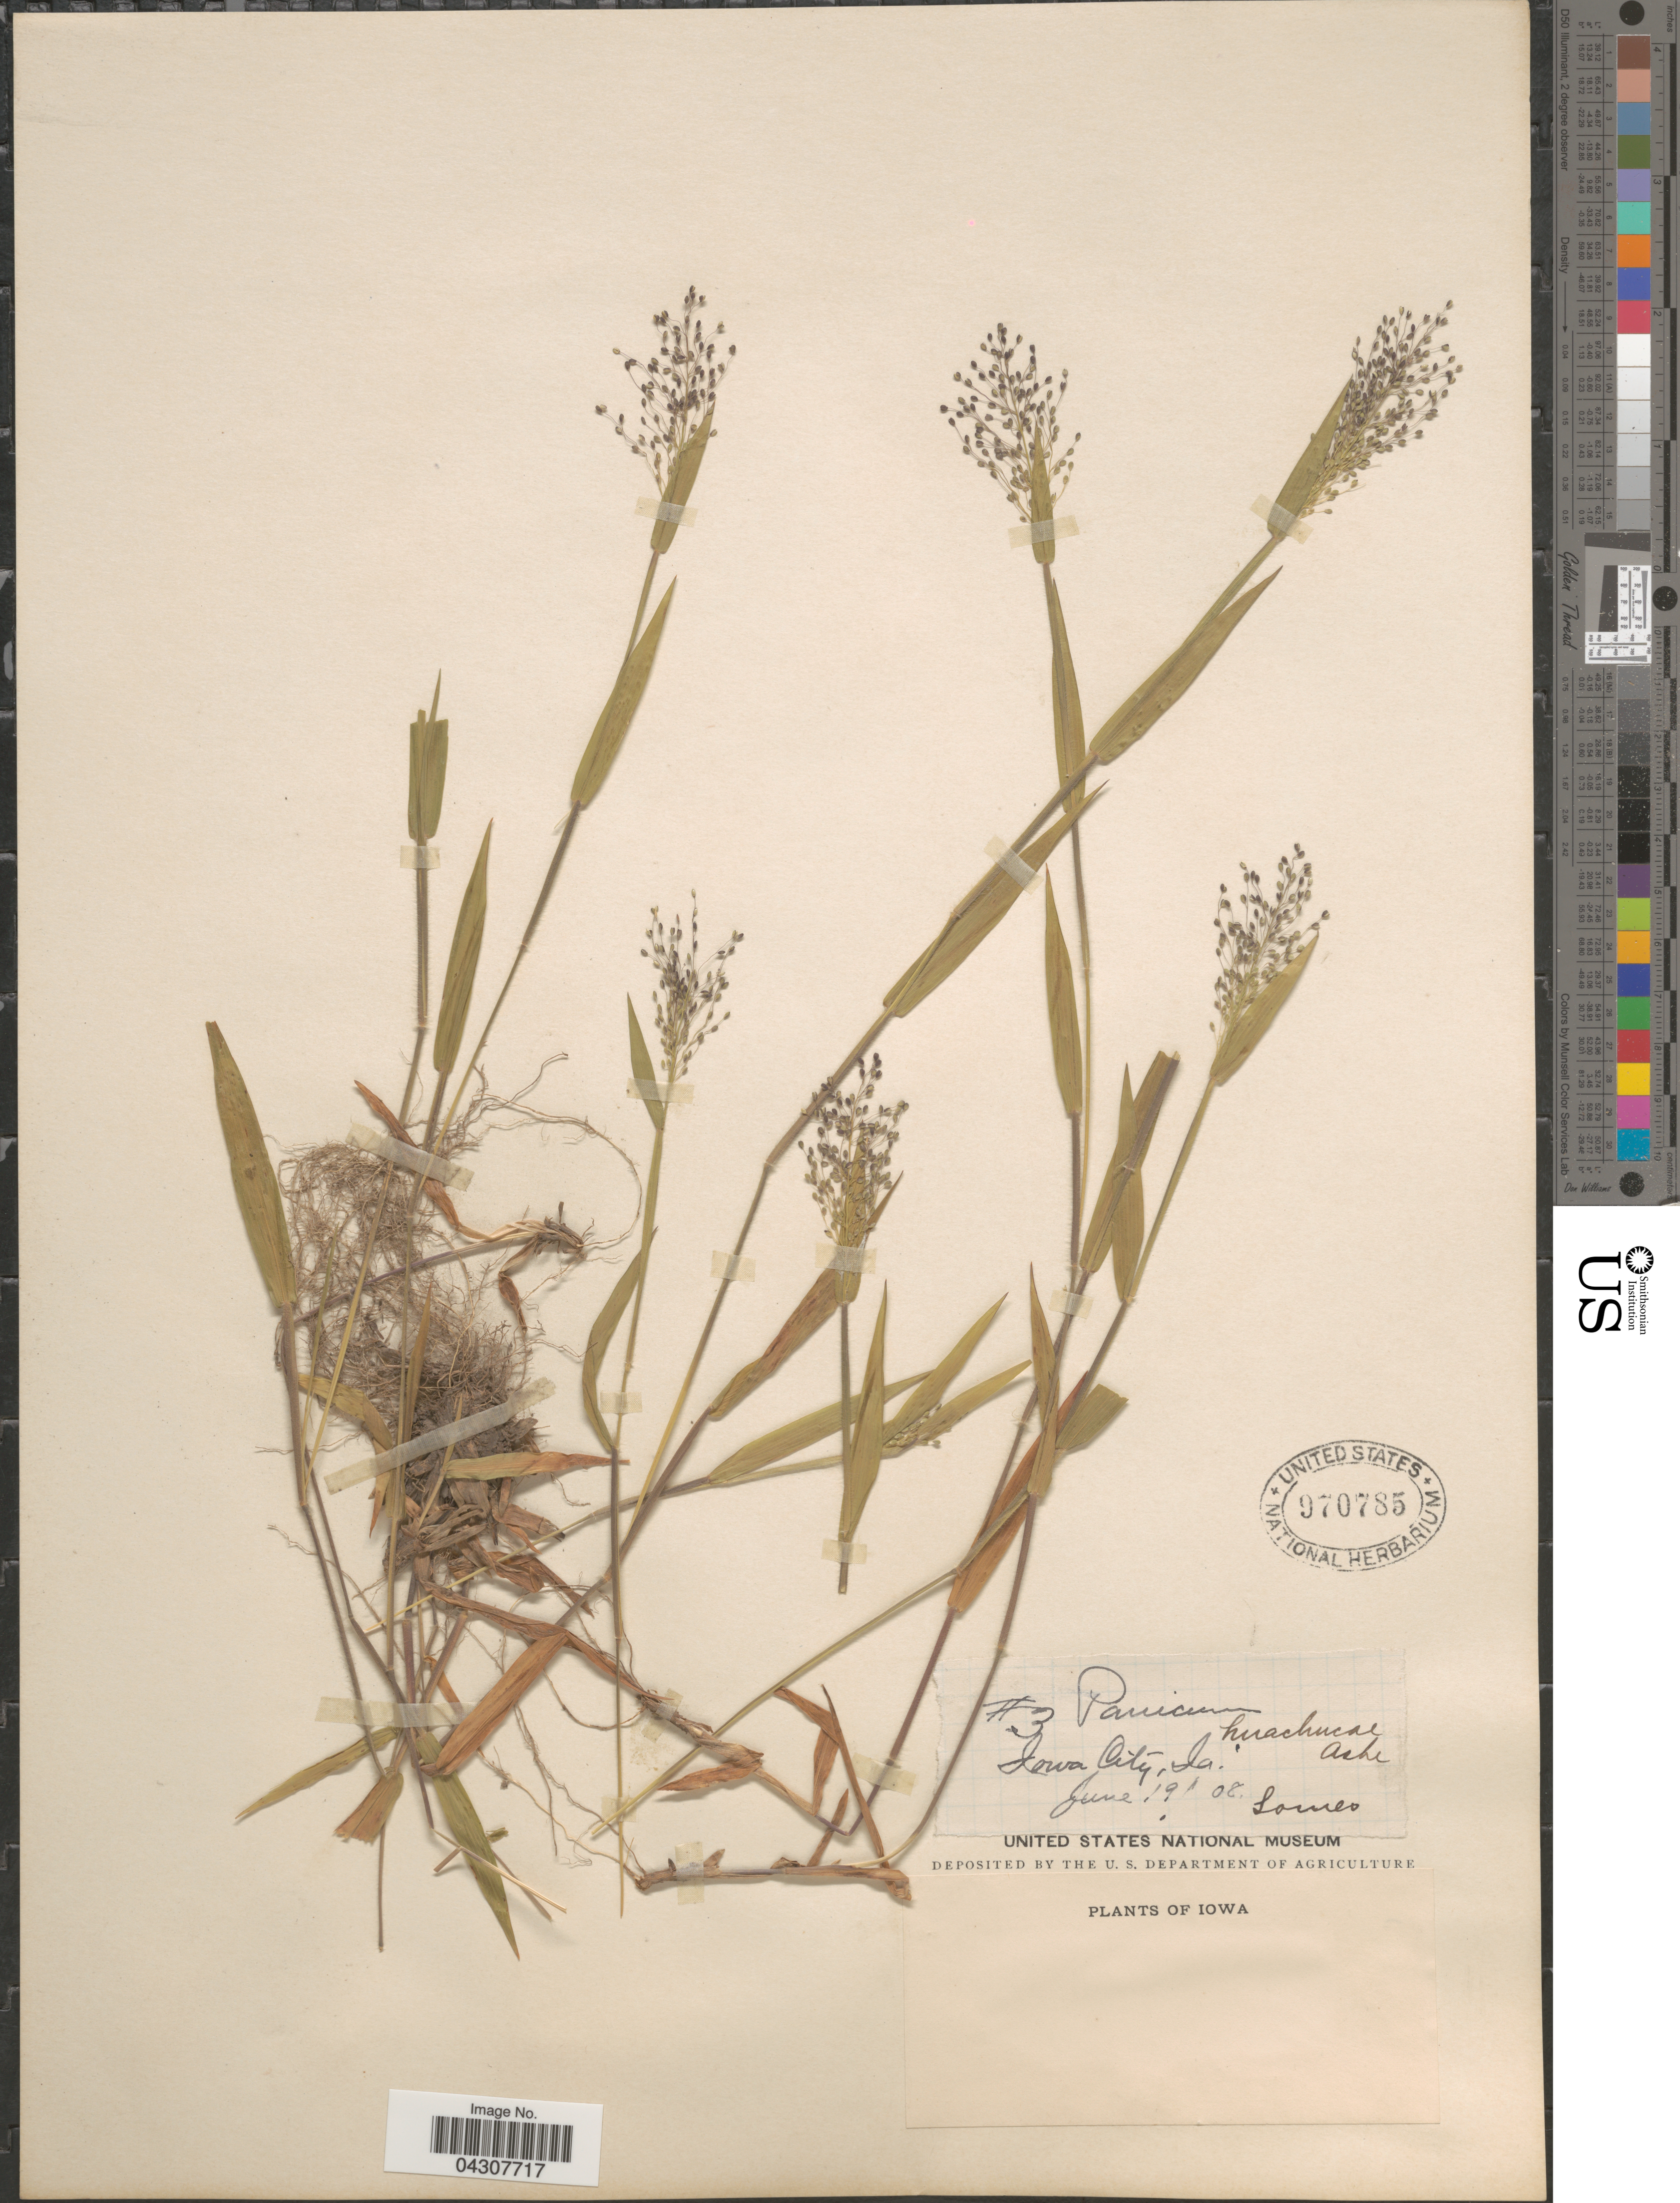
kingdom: Plantae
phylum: Tracheophyta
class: Liliopsida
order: Poales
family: Poaceae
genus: Dichanthelium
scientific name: Dichanthelium acuminatum var. acuminatum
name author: (Sw.) Gould & C.A. Clark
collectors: Gomes, --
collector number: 3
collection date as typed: Transcribed d/m/y: 19/6/8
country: United States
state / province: Iowa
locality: Iowa City.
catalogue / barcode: US 970785